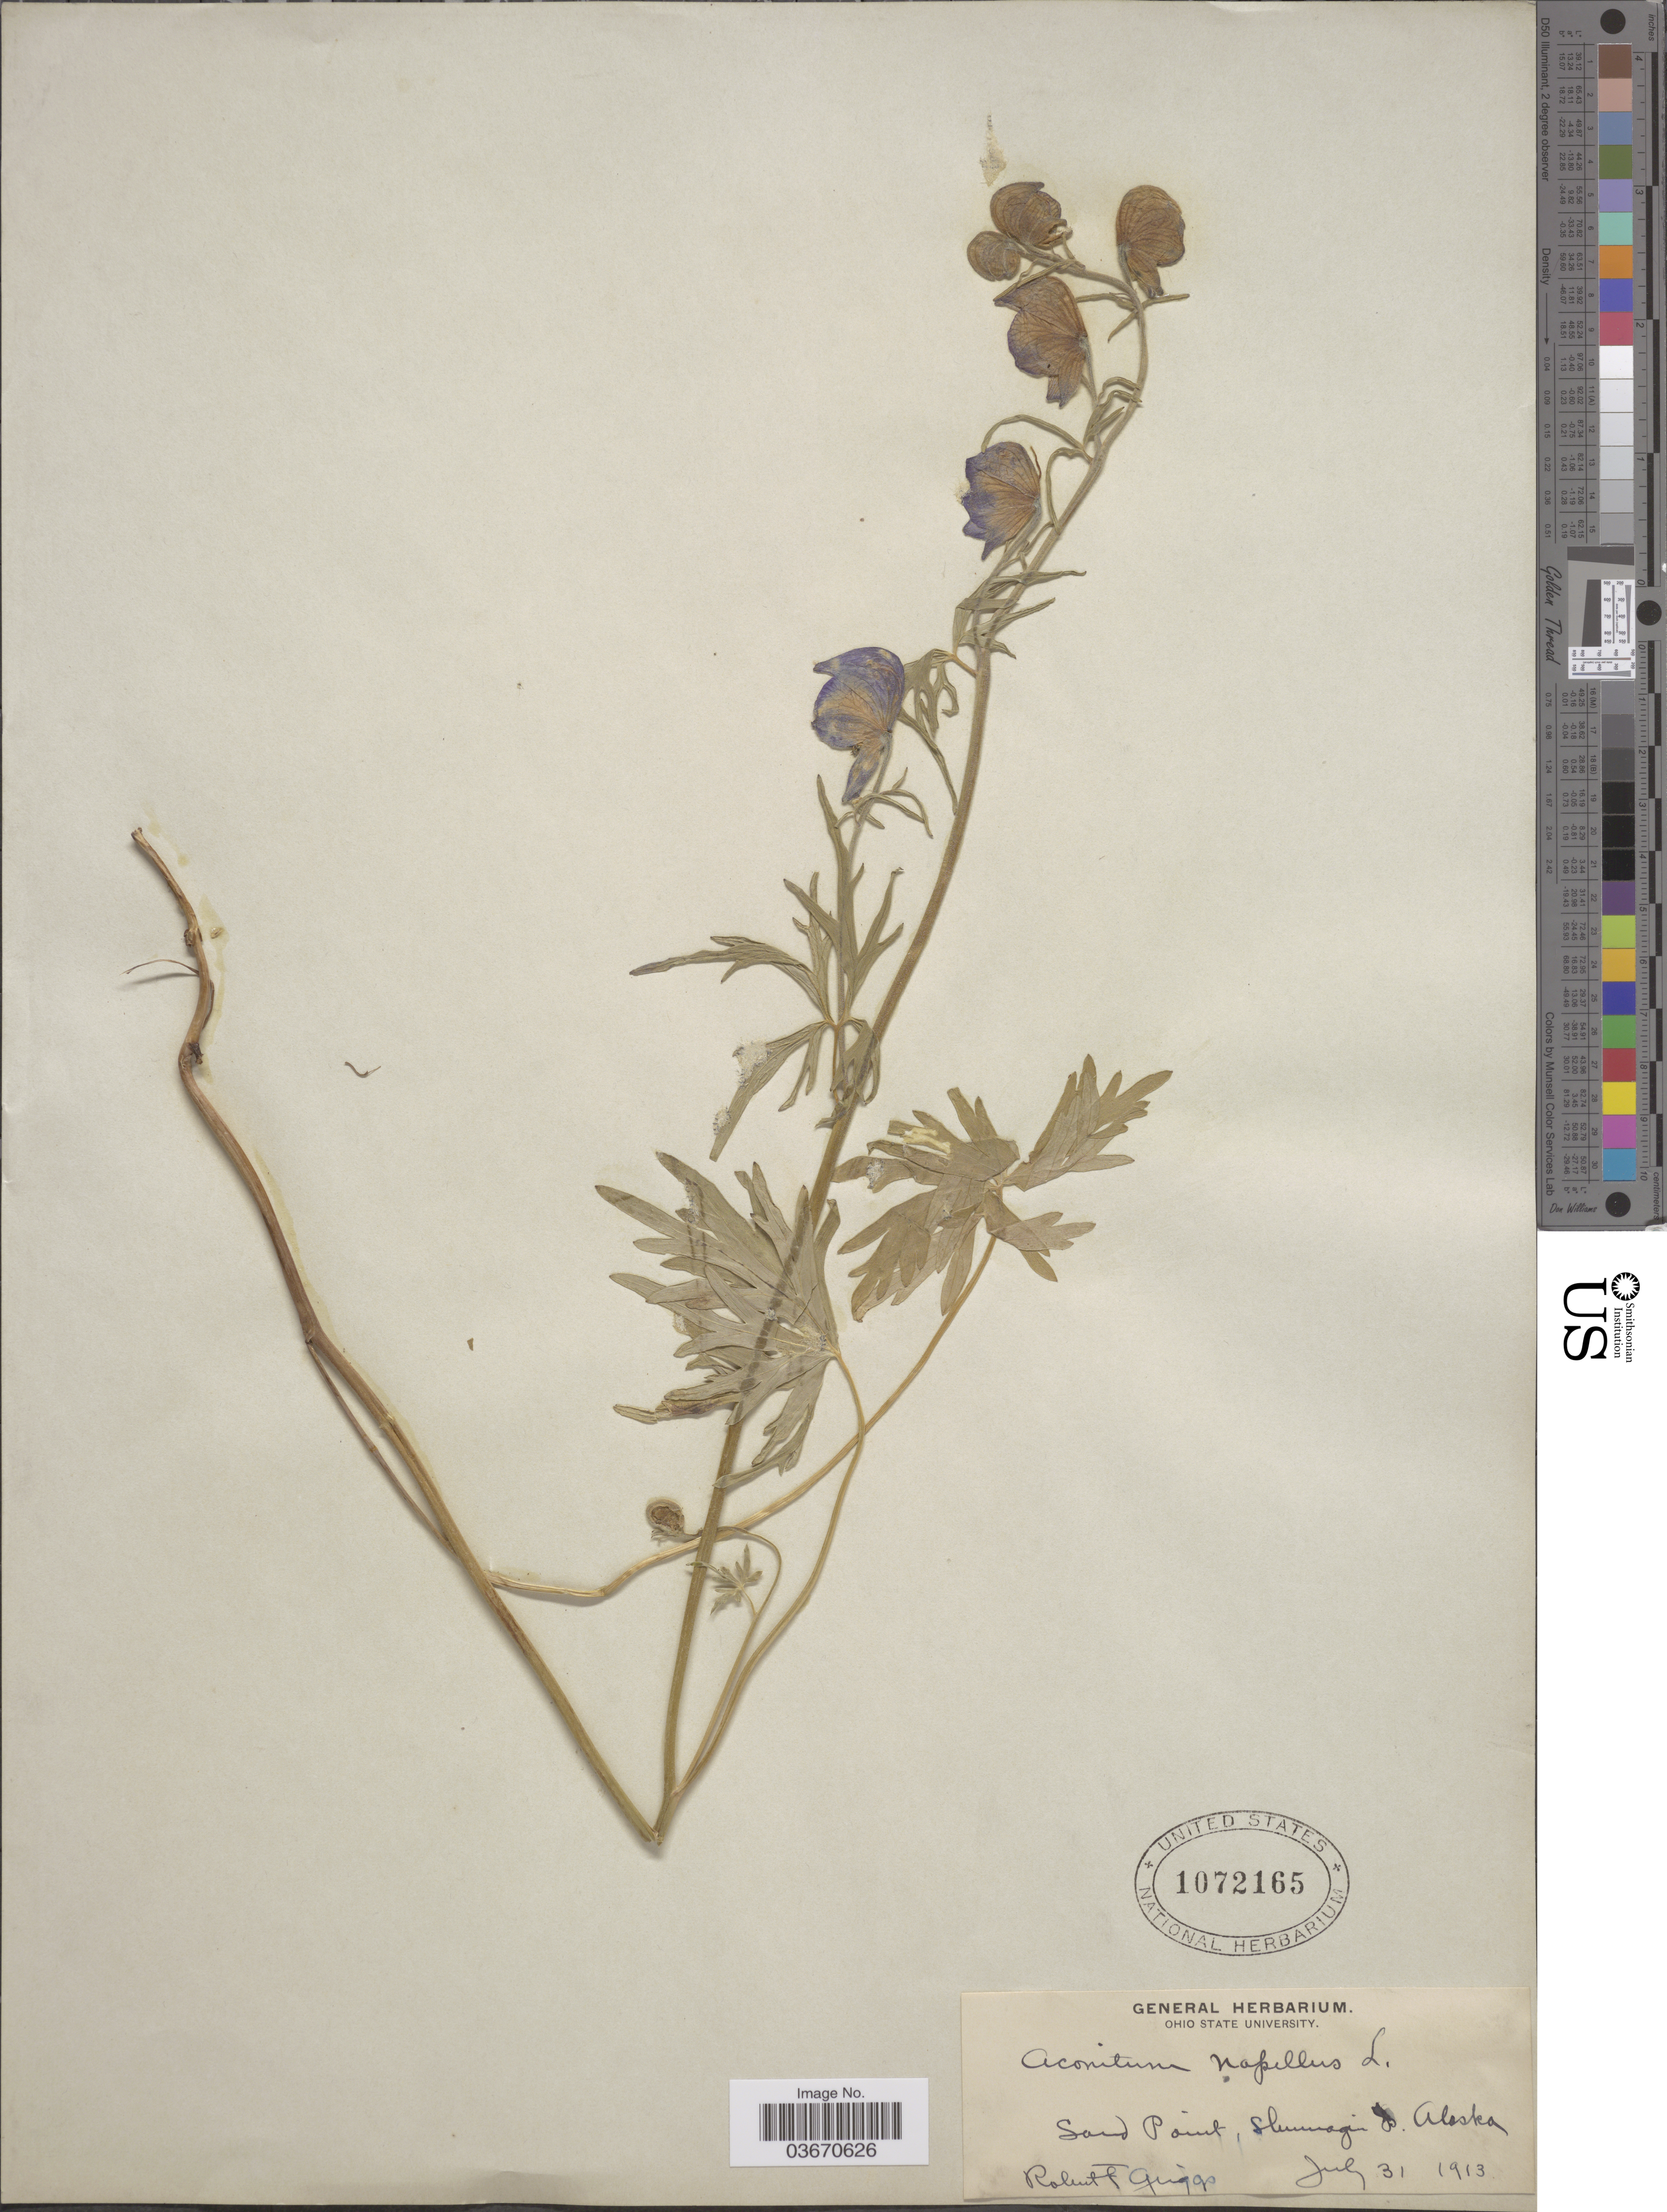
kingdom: Plantae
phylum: Tracheophyta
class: Magnoliopsida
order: Ranunculales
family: Ranunculaceae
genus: Aconitum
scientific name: Aconitum delphinifolium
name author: DC.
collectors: R. F. Griggs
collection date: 1913-07-31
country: United States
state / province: Alaska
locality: Sand Point, Shumagin Is.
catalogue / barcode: US 1072165